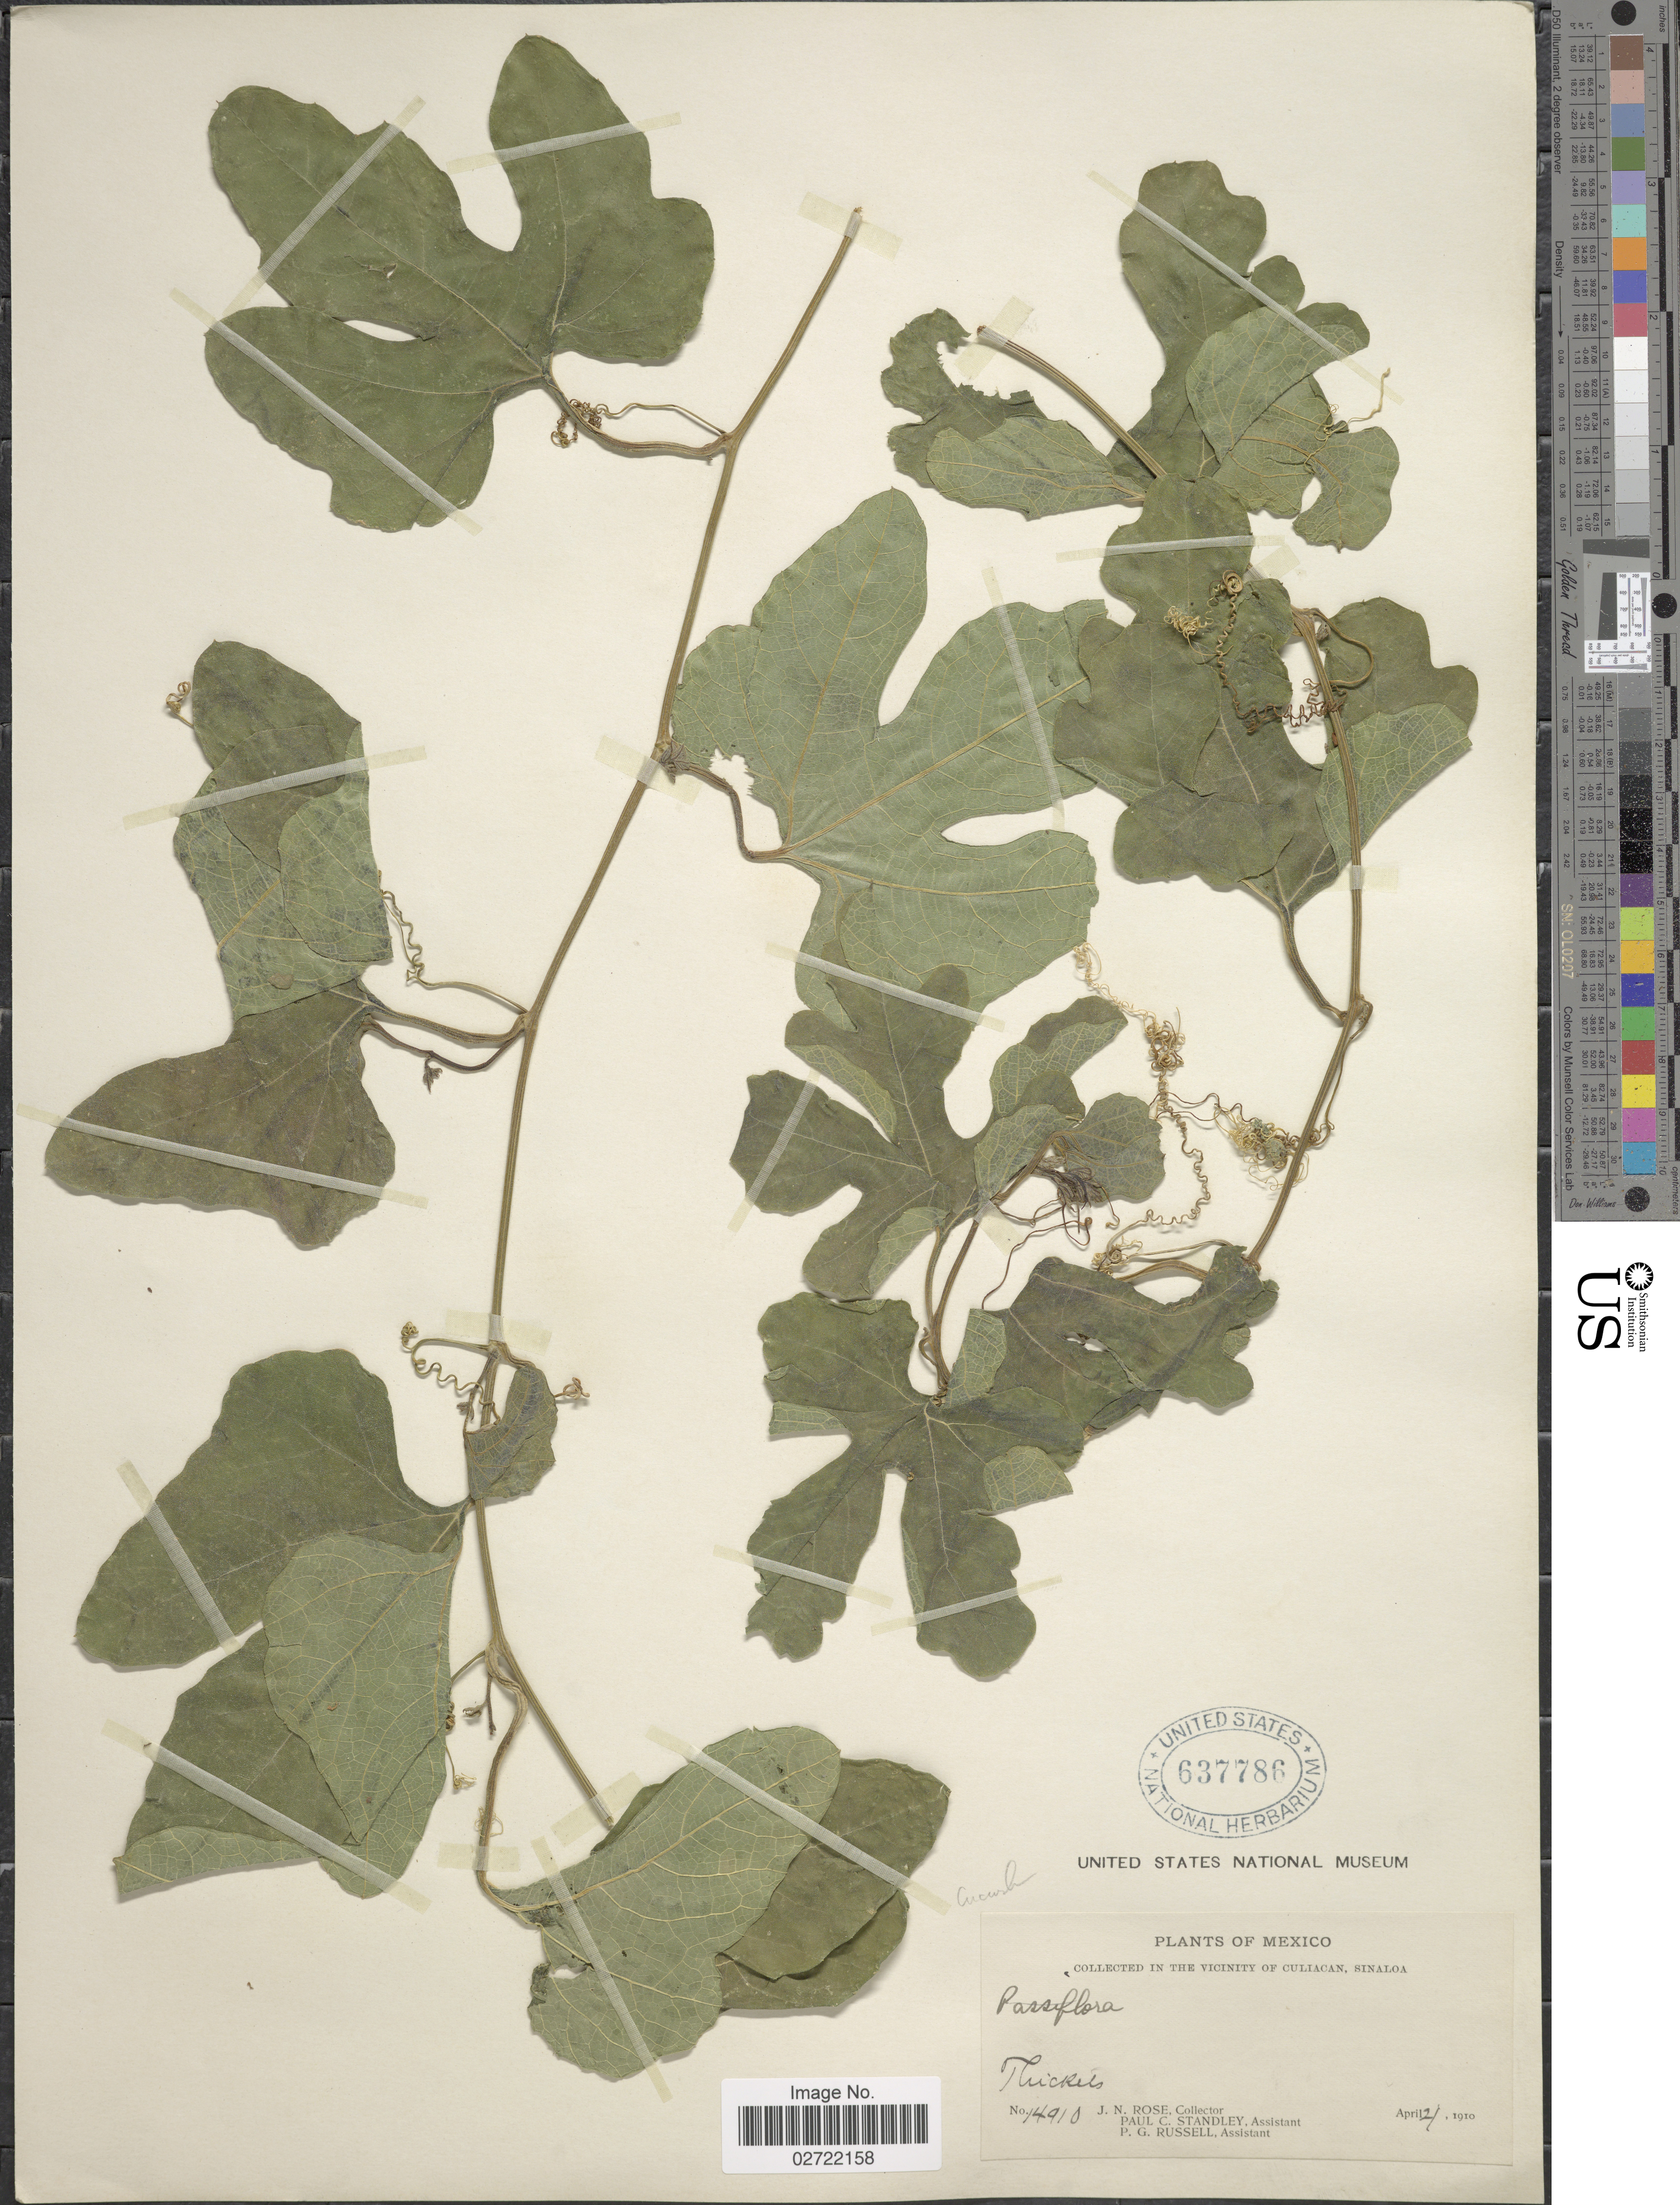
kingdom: Plantae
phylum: Tracheophyta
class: Magnoliopsida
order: Cucurbitales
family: Cucurbitaceae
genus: Cayaponia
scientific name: Cayaponia attenuata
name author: (Hook. & Arn.) Cogn.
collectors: J. N. Rose, P. C. Standley & P. G. Russell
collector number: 14910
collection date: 1910-04-21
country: Mexico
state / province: Sinaloa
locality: Vicinity of Culiacan.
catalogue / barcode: US 637786